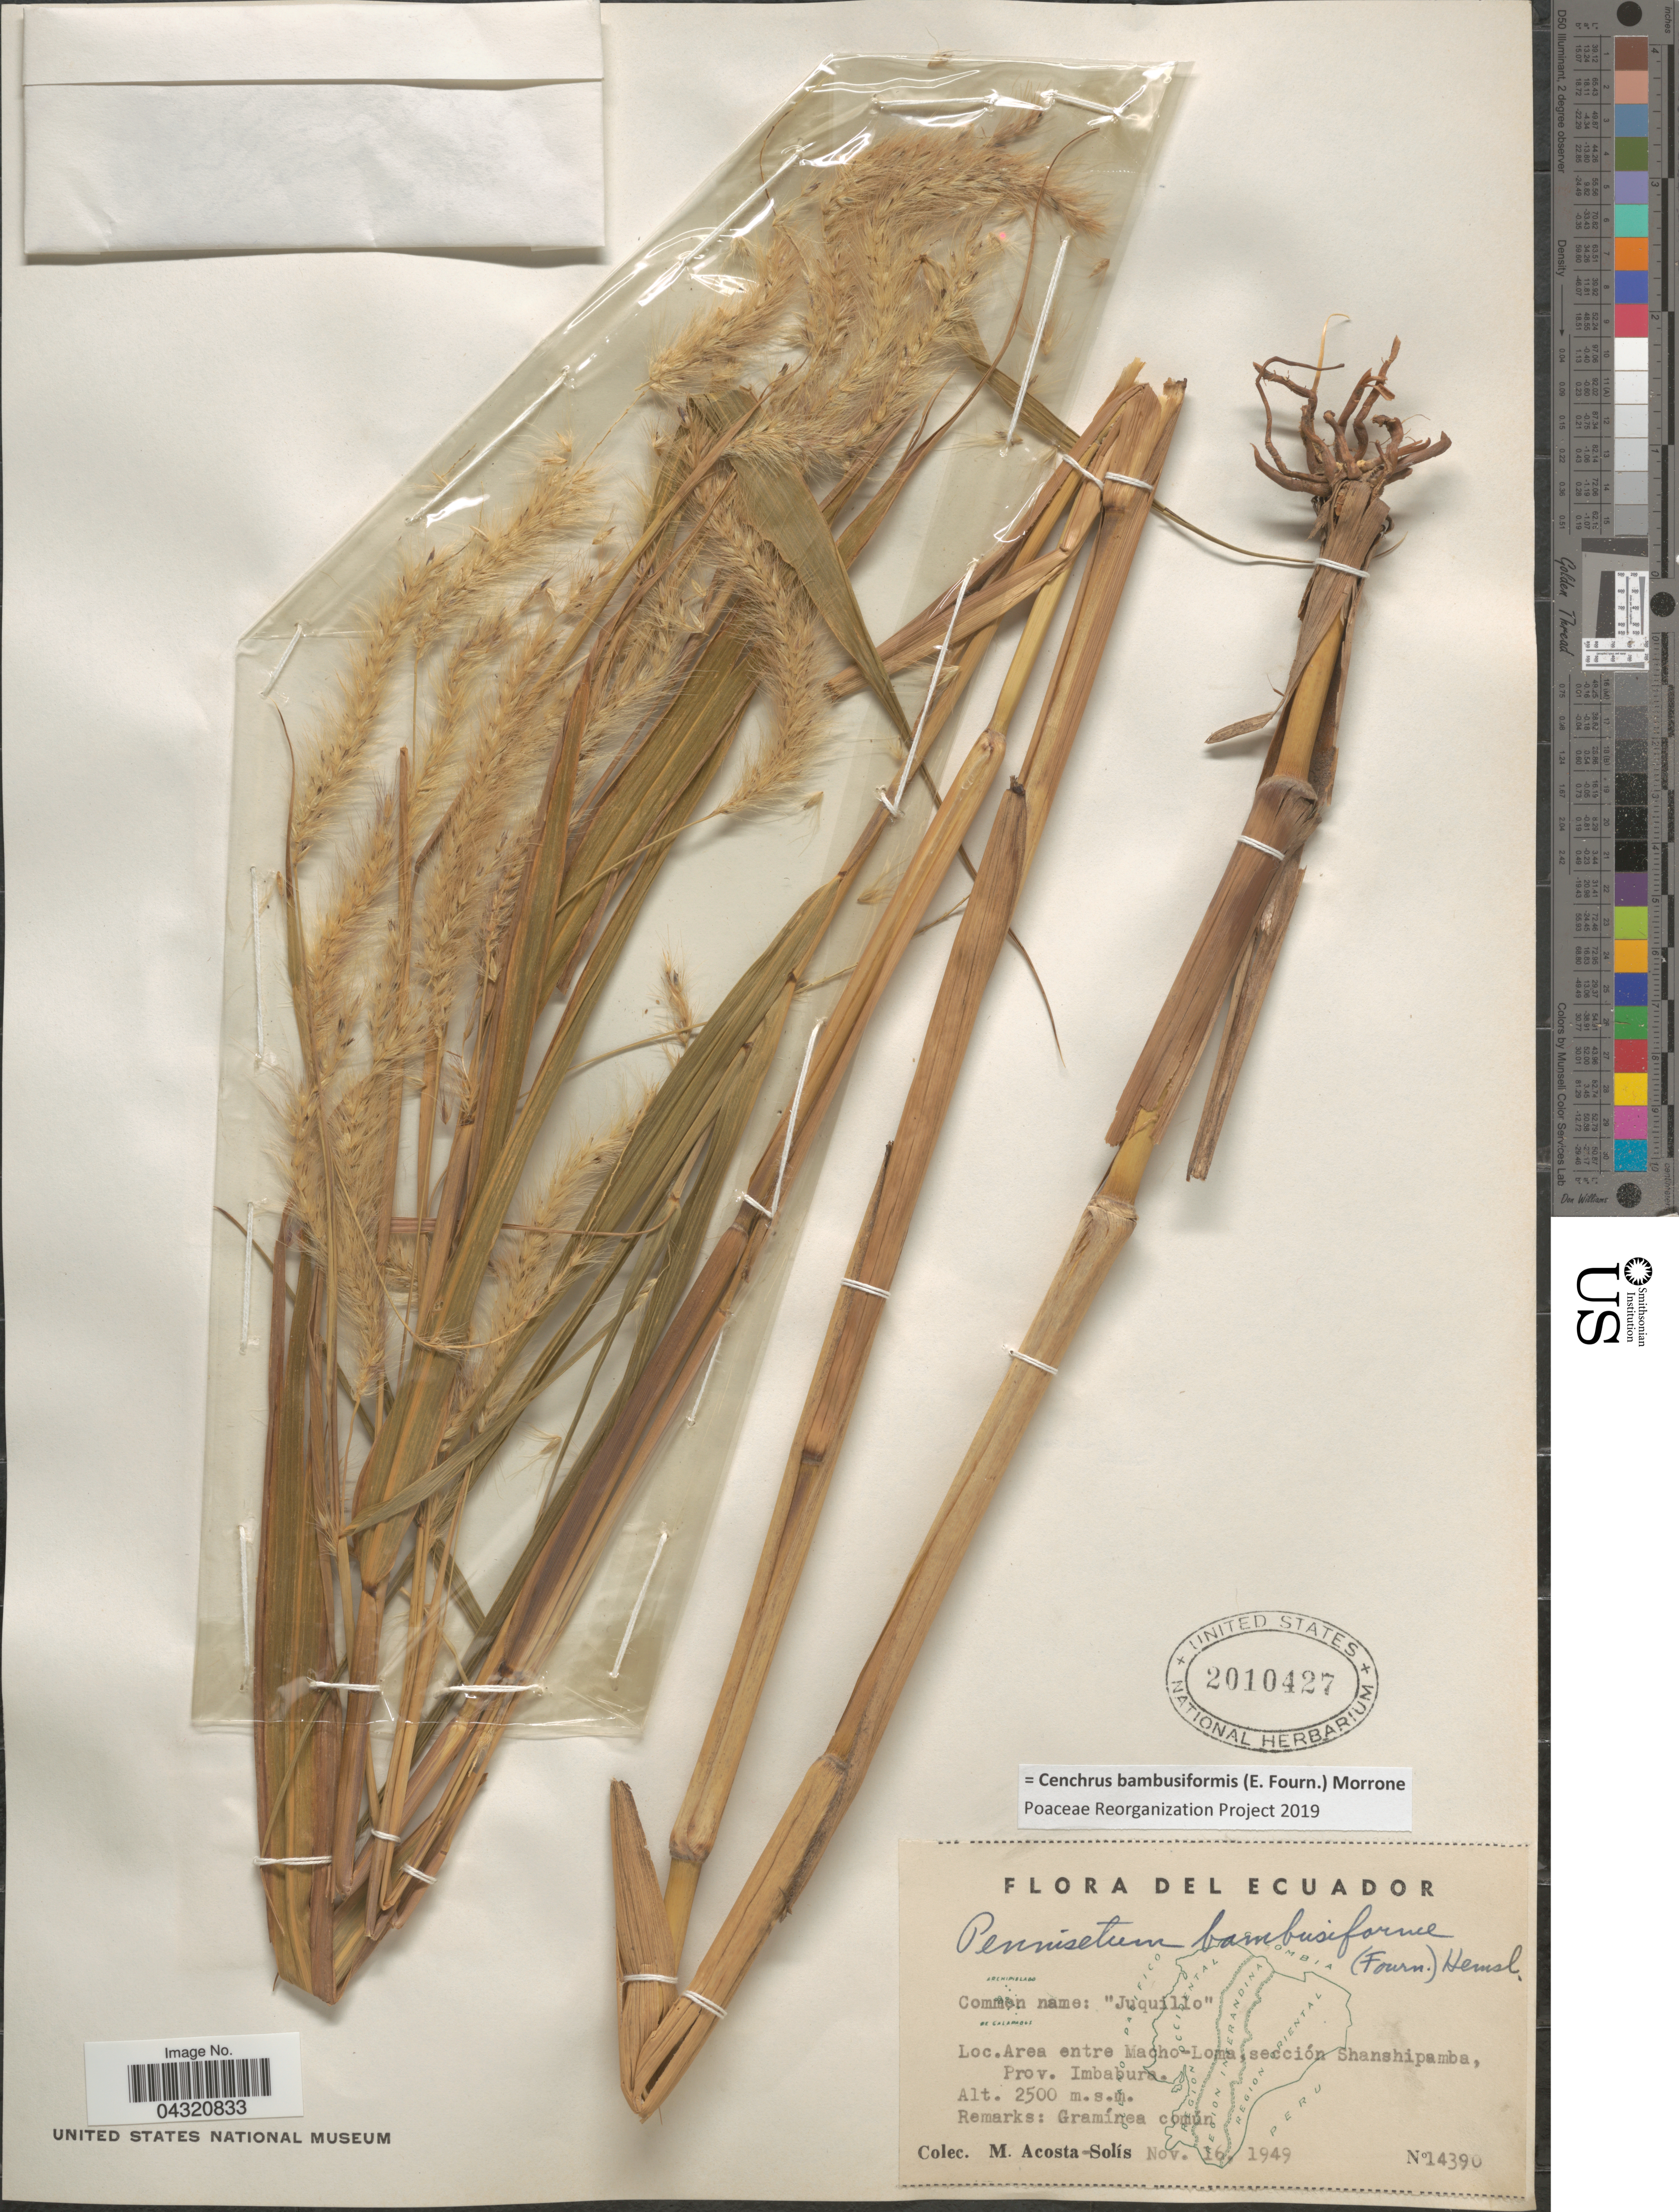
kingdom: Plantae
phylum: Tracheophyta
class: Liliopsida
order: Poales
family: Poaceae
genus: Cenchrus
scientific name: Cenchrus bambusiformis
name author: (E. Fourn.) Morrone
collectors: M. Acosta Solis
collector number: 14390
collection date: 1949-11-16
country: Ecuador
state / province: Imbabura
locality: Area entre Macho-Loma, sección Shanshipamba.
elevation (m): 2500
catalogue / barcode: US 2010427